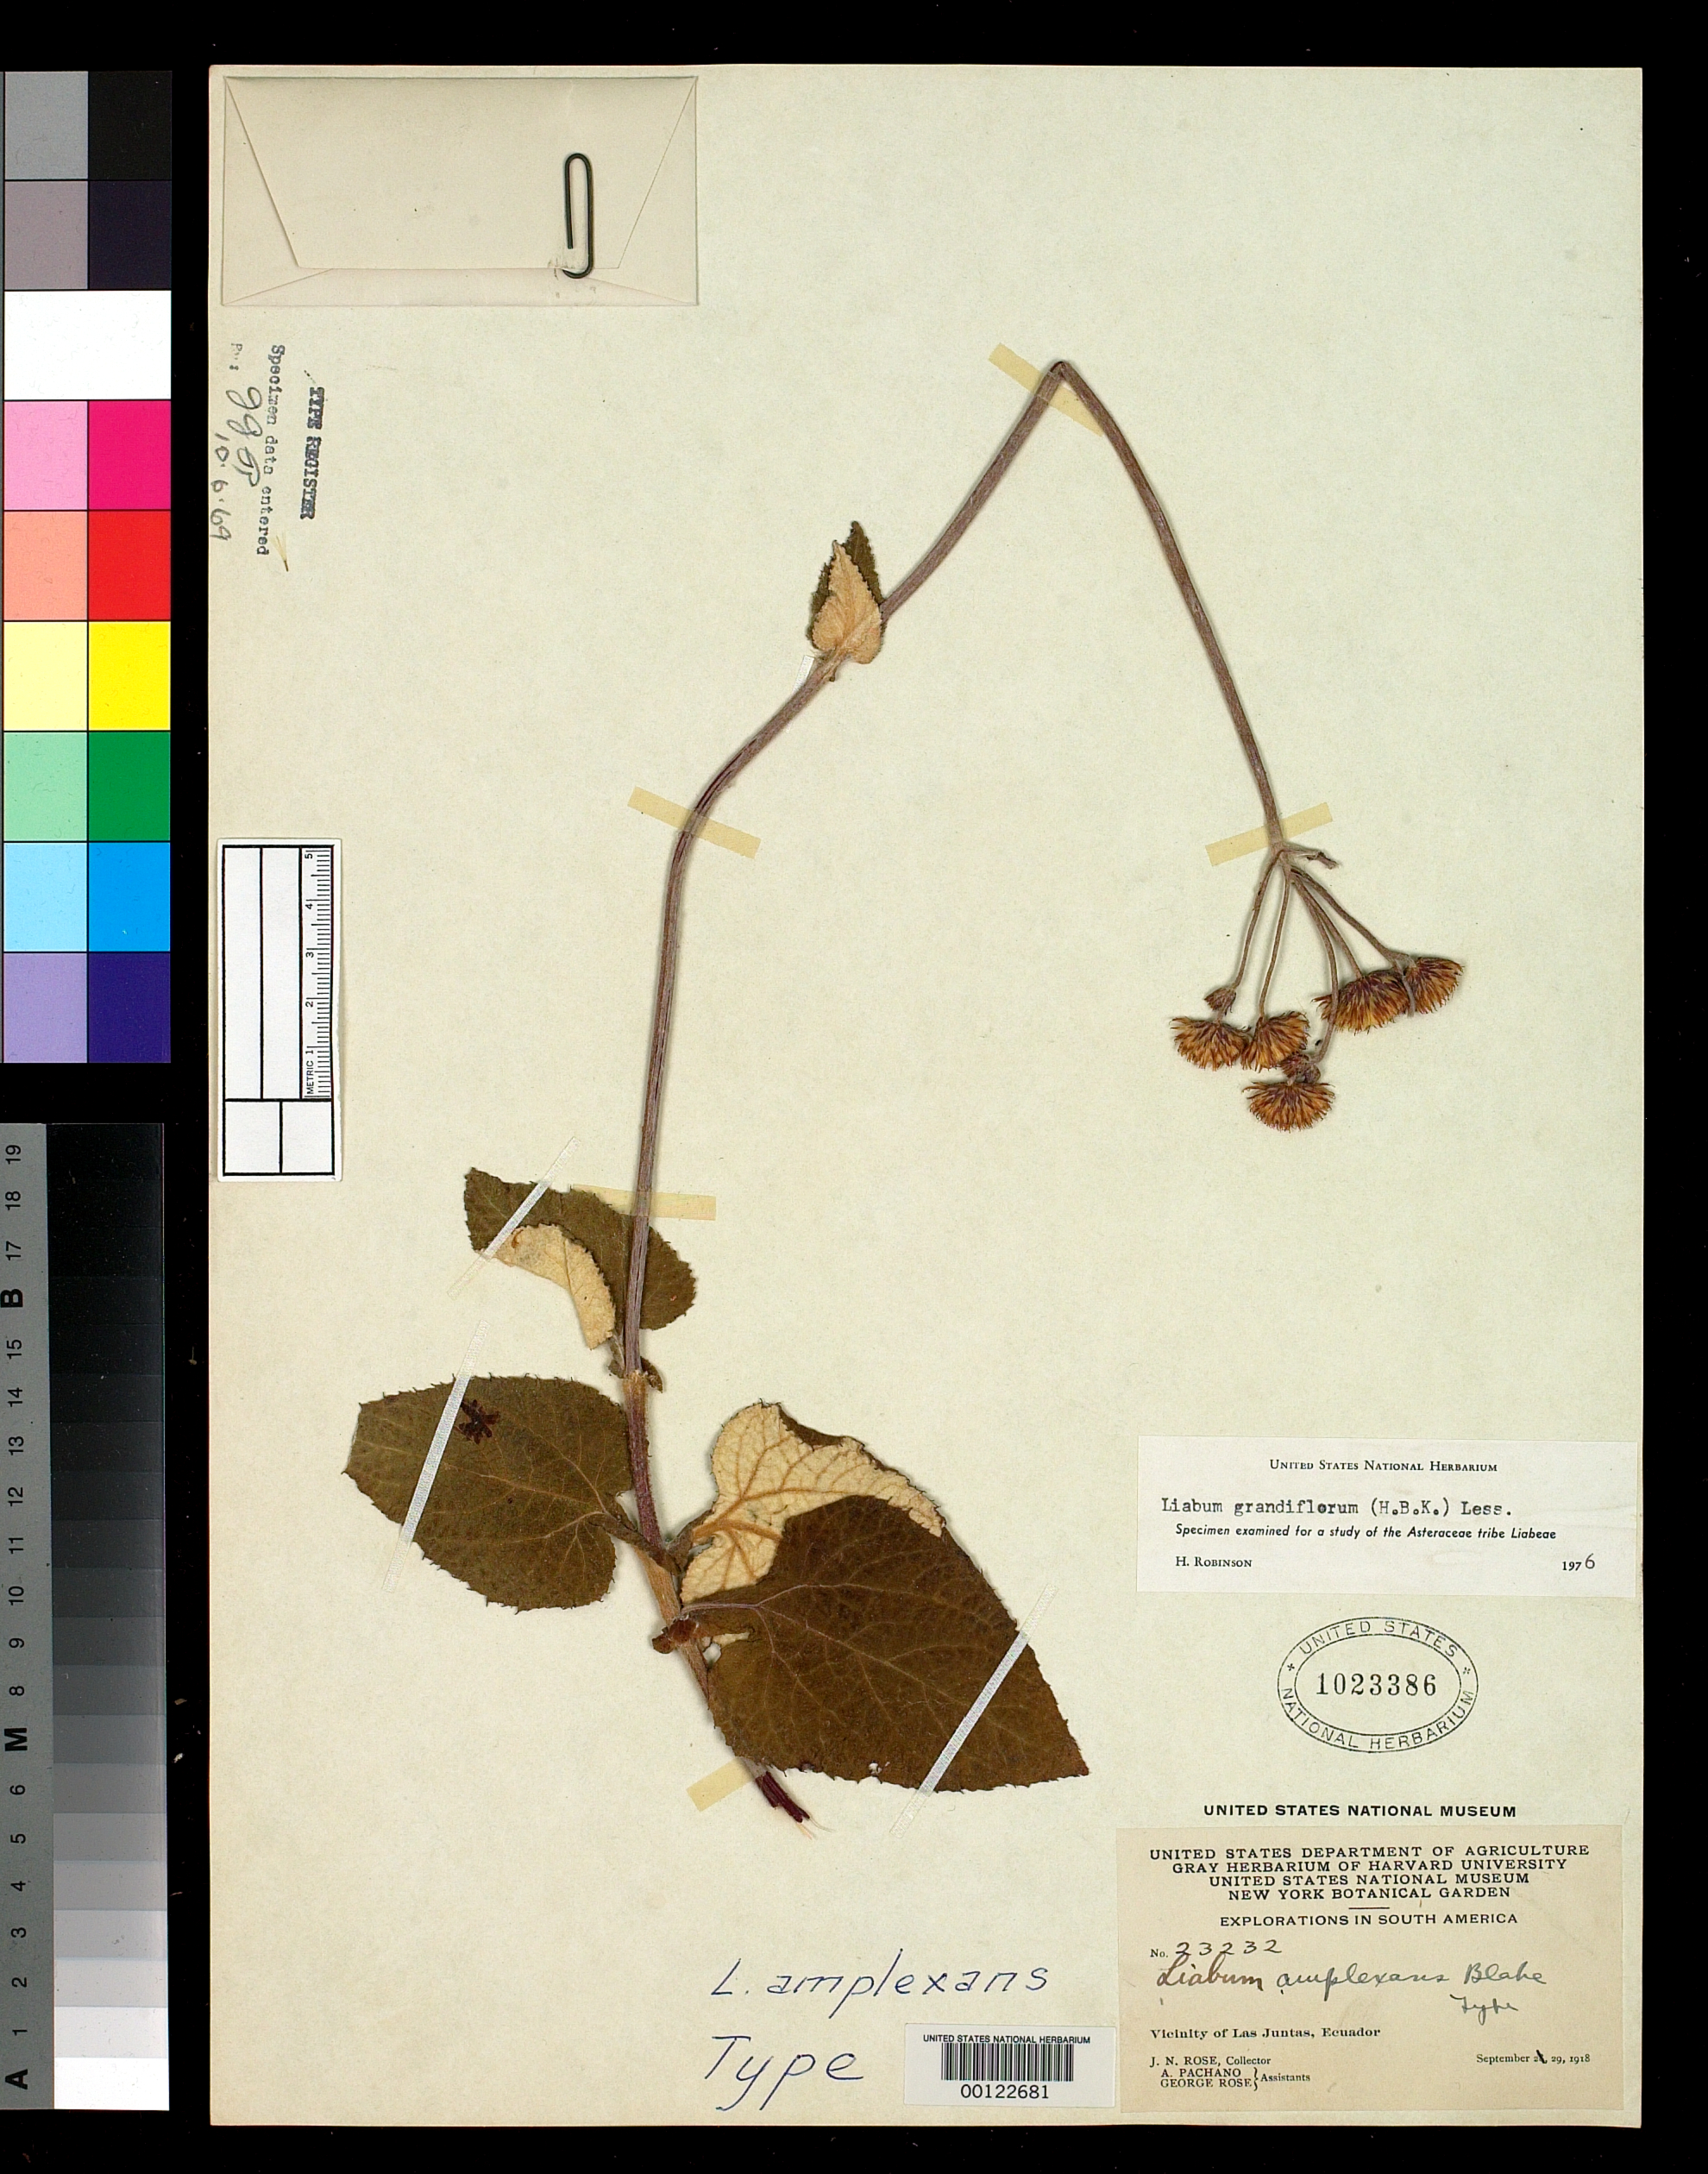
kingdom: Plantae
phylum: Tracheophyta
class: Magnoliopsida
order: Asterales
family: Asteraceae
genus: Liabum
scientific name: Liabum amplexans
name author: S.F. Blake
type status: Holotype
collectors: J. N. Rose, A. Pachano & J. S. Rose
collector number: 23232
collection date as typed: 29 Sep 1918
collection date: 1918-09-29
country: Ecuador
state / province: Loja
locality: Vicinity of Las Juntas.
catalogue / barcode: US 1023386